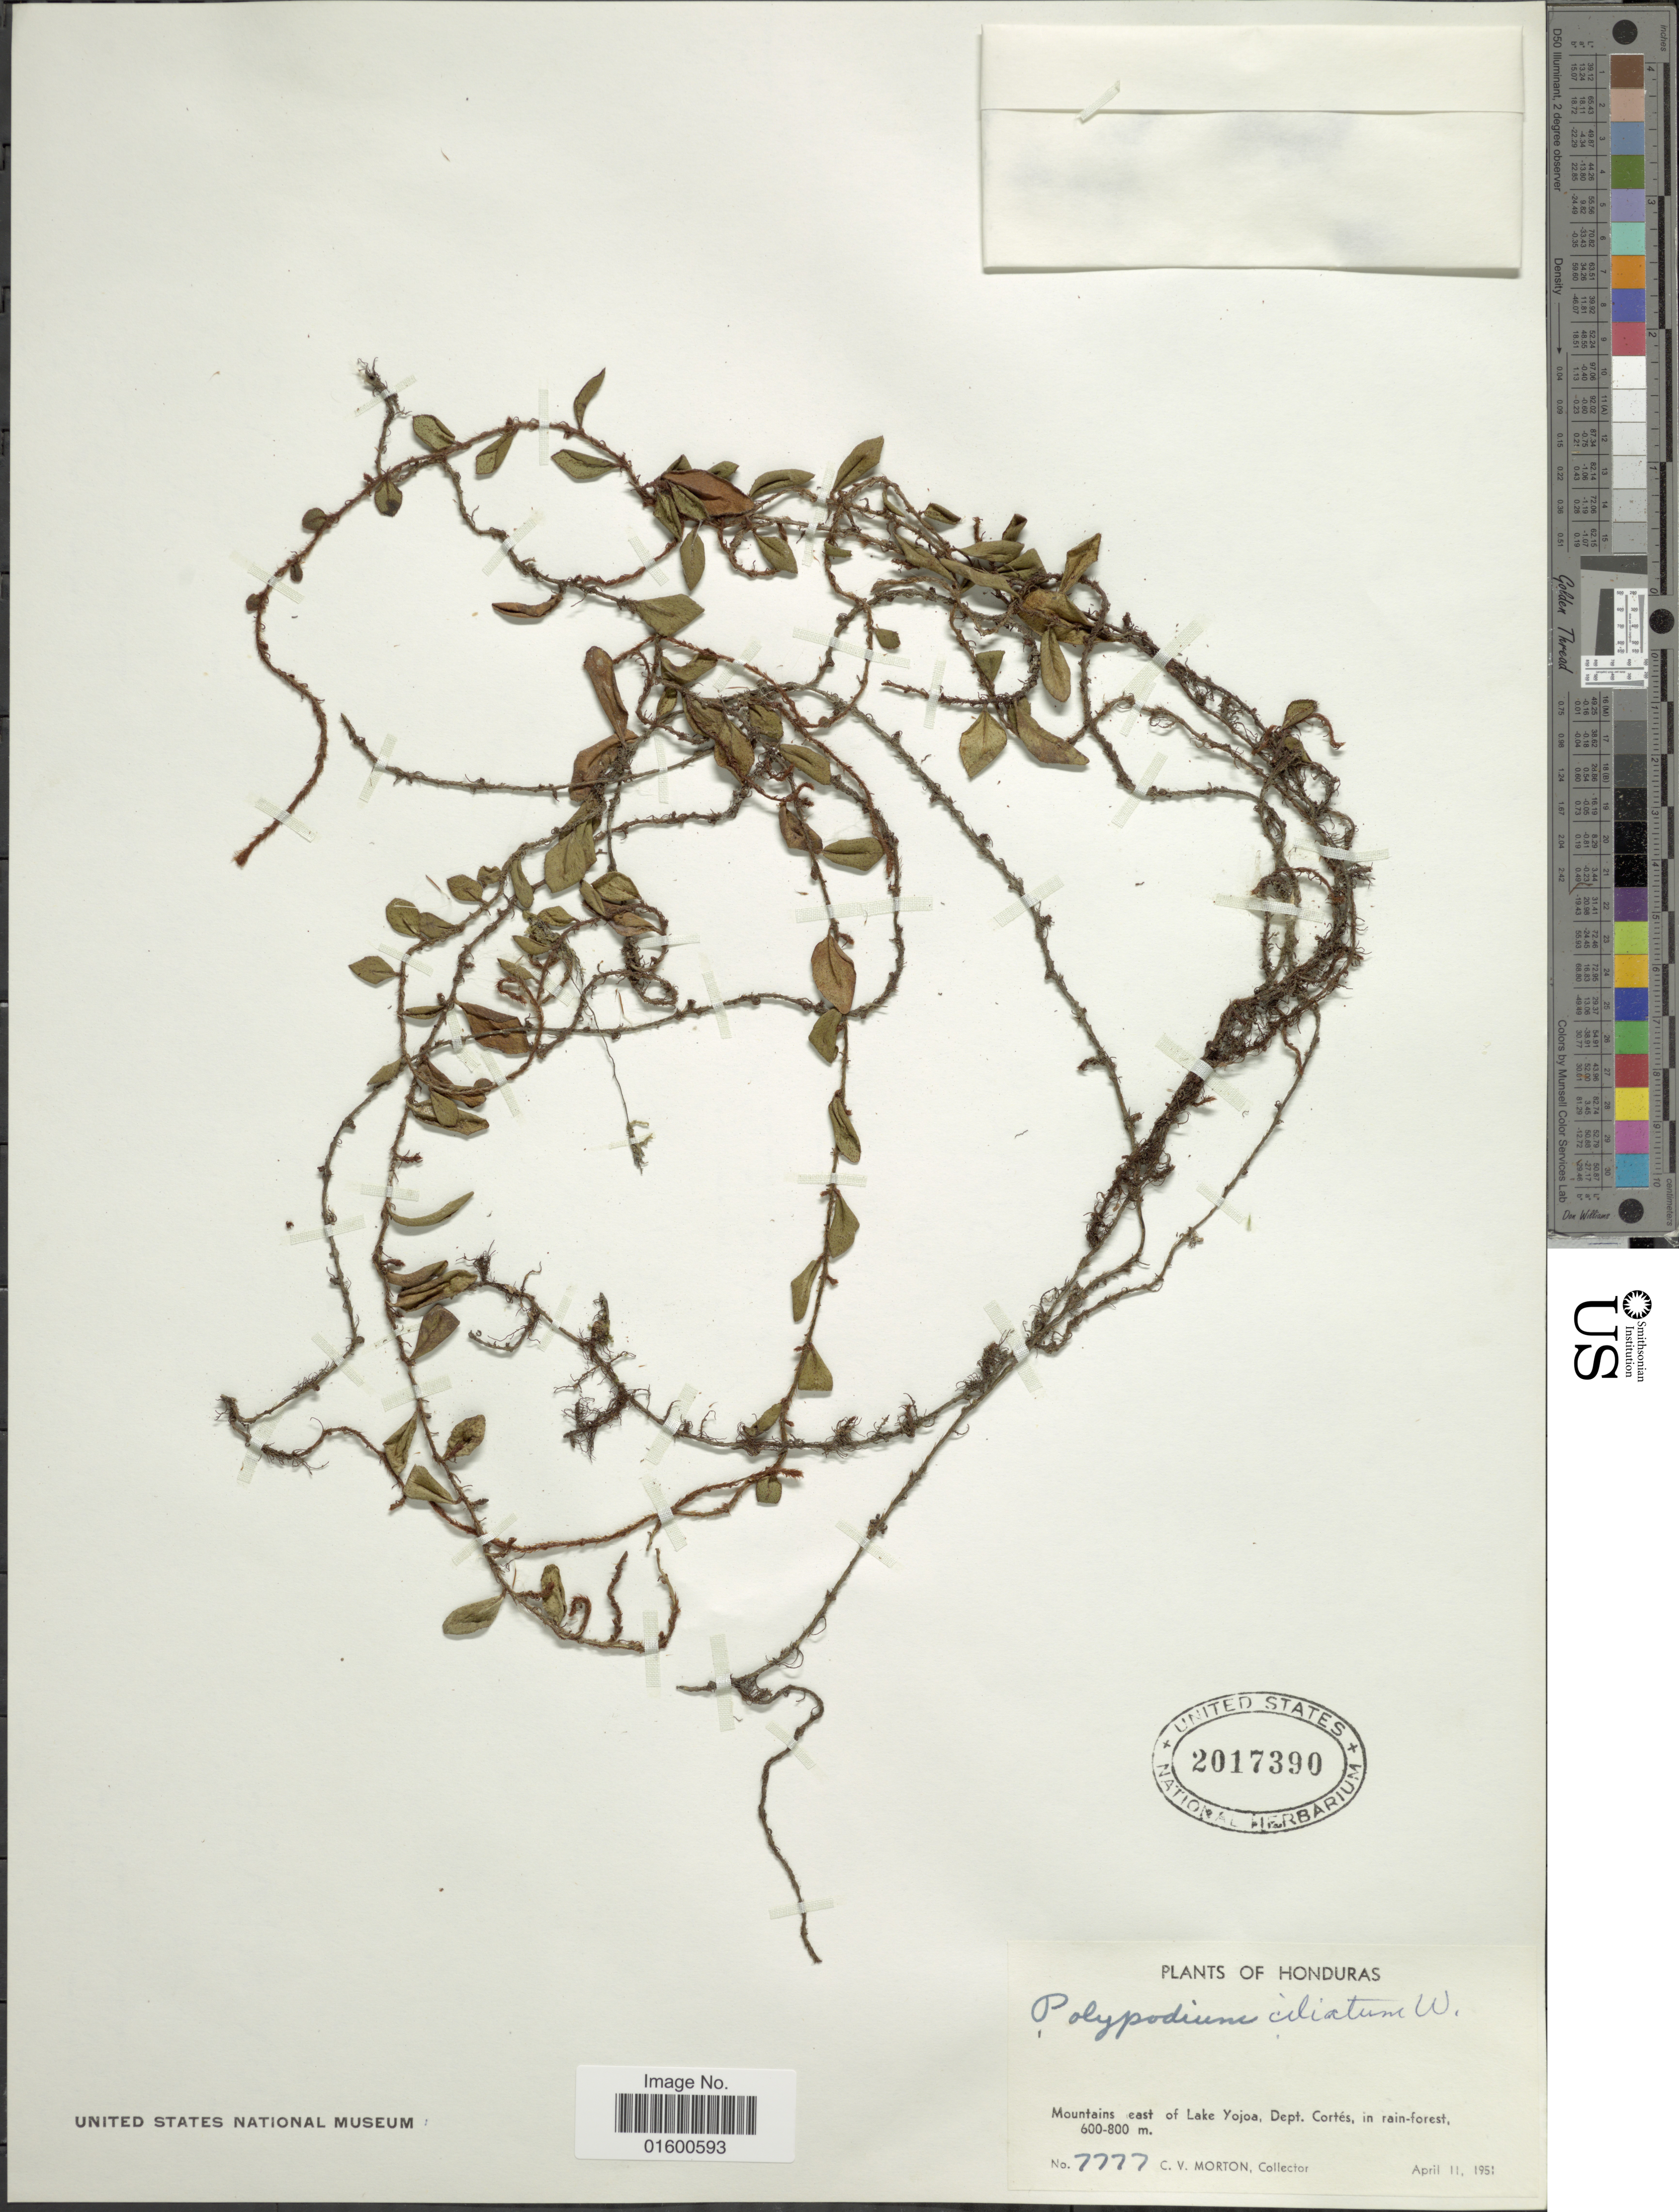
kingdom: Plantae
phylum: Tracheophyta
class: Polypodiopsida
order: Polypodiales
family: Polypodiaceae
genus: Microgramma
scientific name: Microgramma reptans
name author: (Cav.) A.R. Sm.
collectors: C. V. Morton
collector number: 7777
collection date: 1951-04-11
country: Honduras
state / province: Cortés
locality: Mountains east of Lake Yojoa, Dept. Cortes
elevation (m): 600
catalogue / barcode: US 2017390